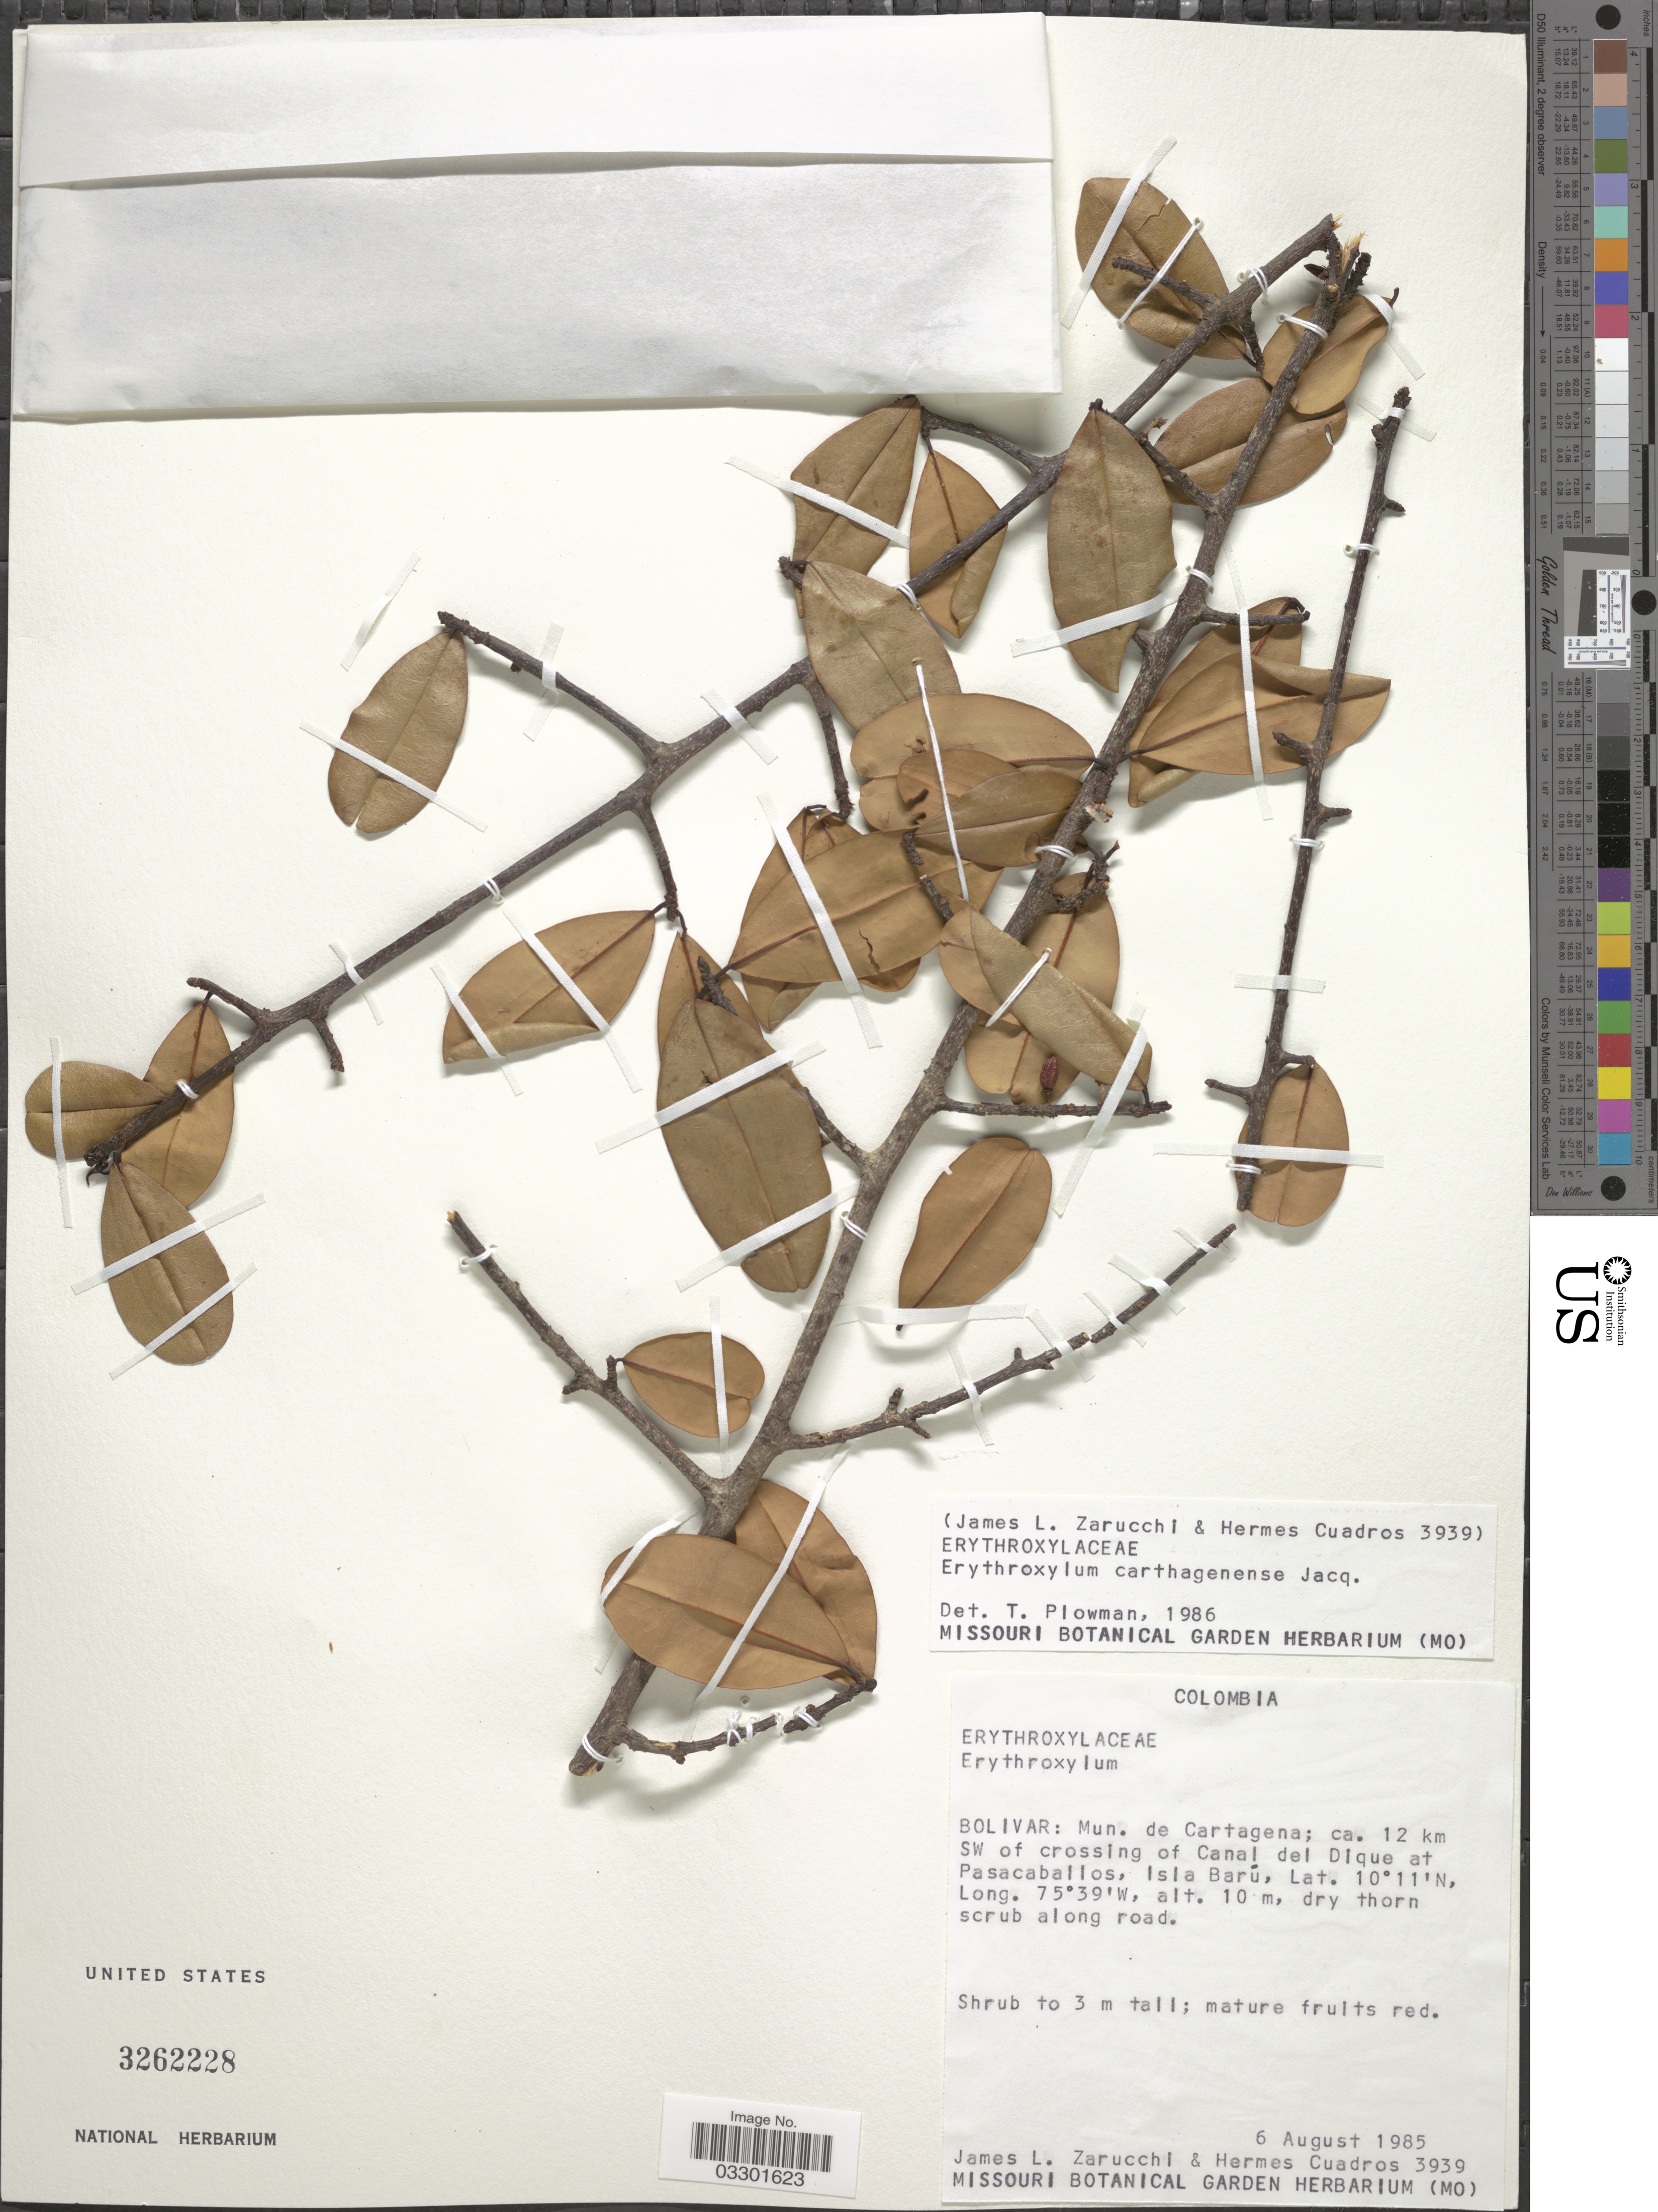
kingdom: Plantae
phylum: Tracheophyta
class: Magnoliopsida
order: Malpighiales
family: Erythroxylaceae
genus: Erythroxylum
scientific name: Erythroxylum carthagenense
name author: Jacq.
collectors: J. L. Zarucchi & H. Cuadros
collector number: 3939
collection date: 1985-08-06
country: Colombia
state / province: Bolívar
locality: Mun. de Cartagena; ca. 12 km SW of crossing of Canal del Dique at Pasacaballos, Isla Barú.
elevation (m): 10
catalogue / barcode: US 3262228